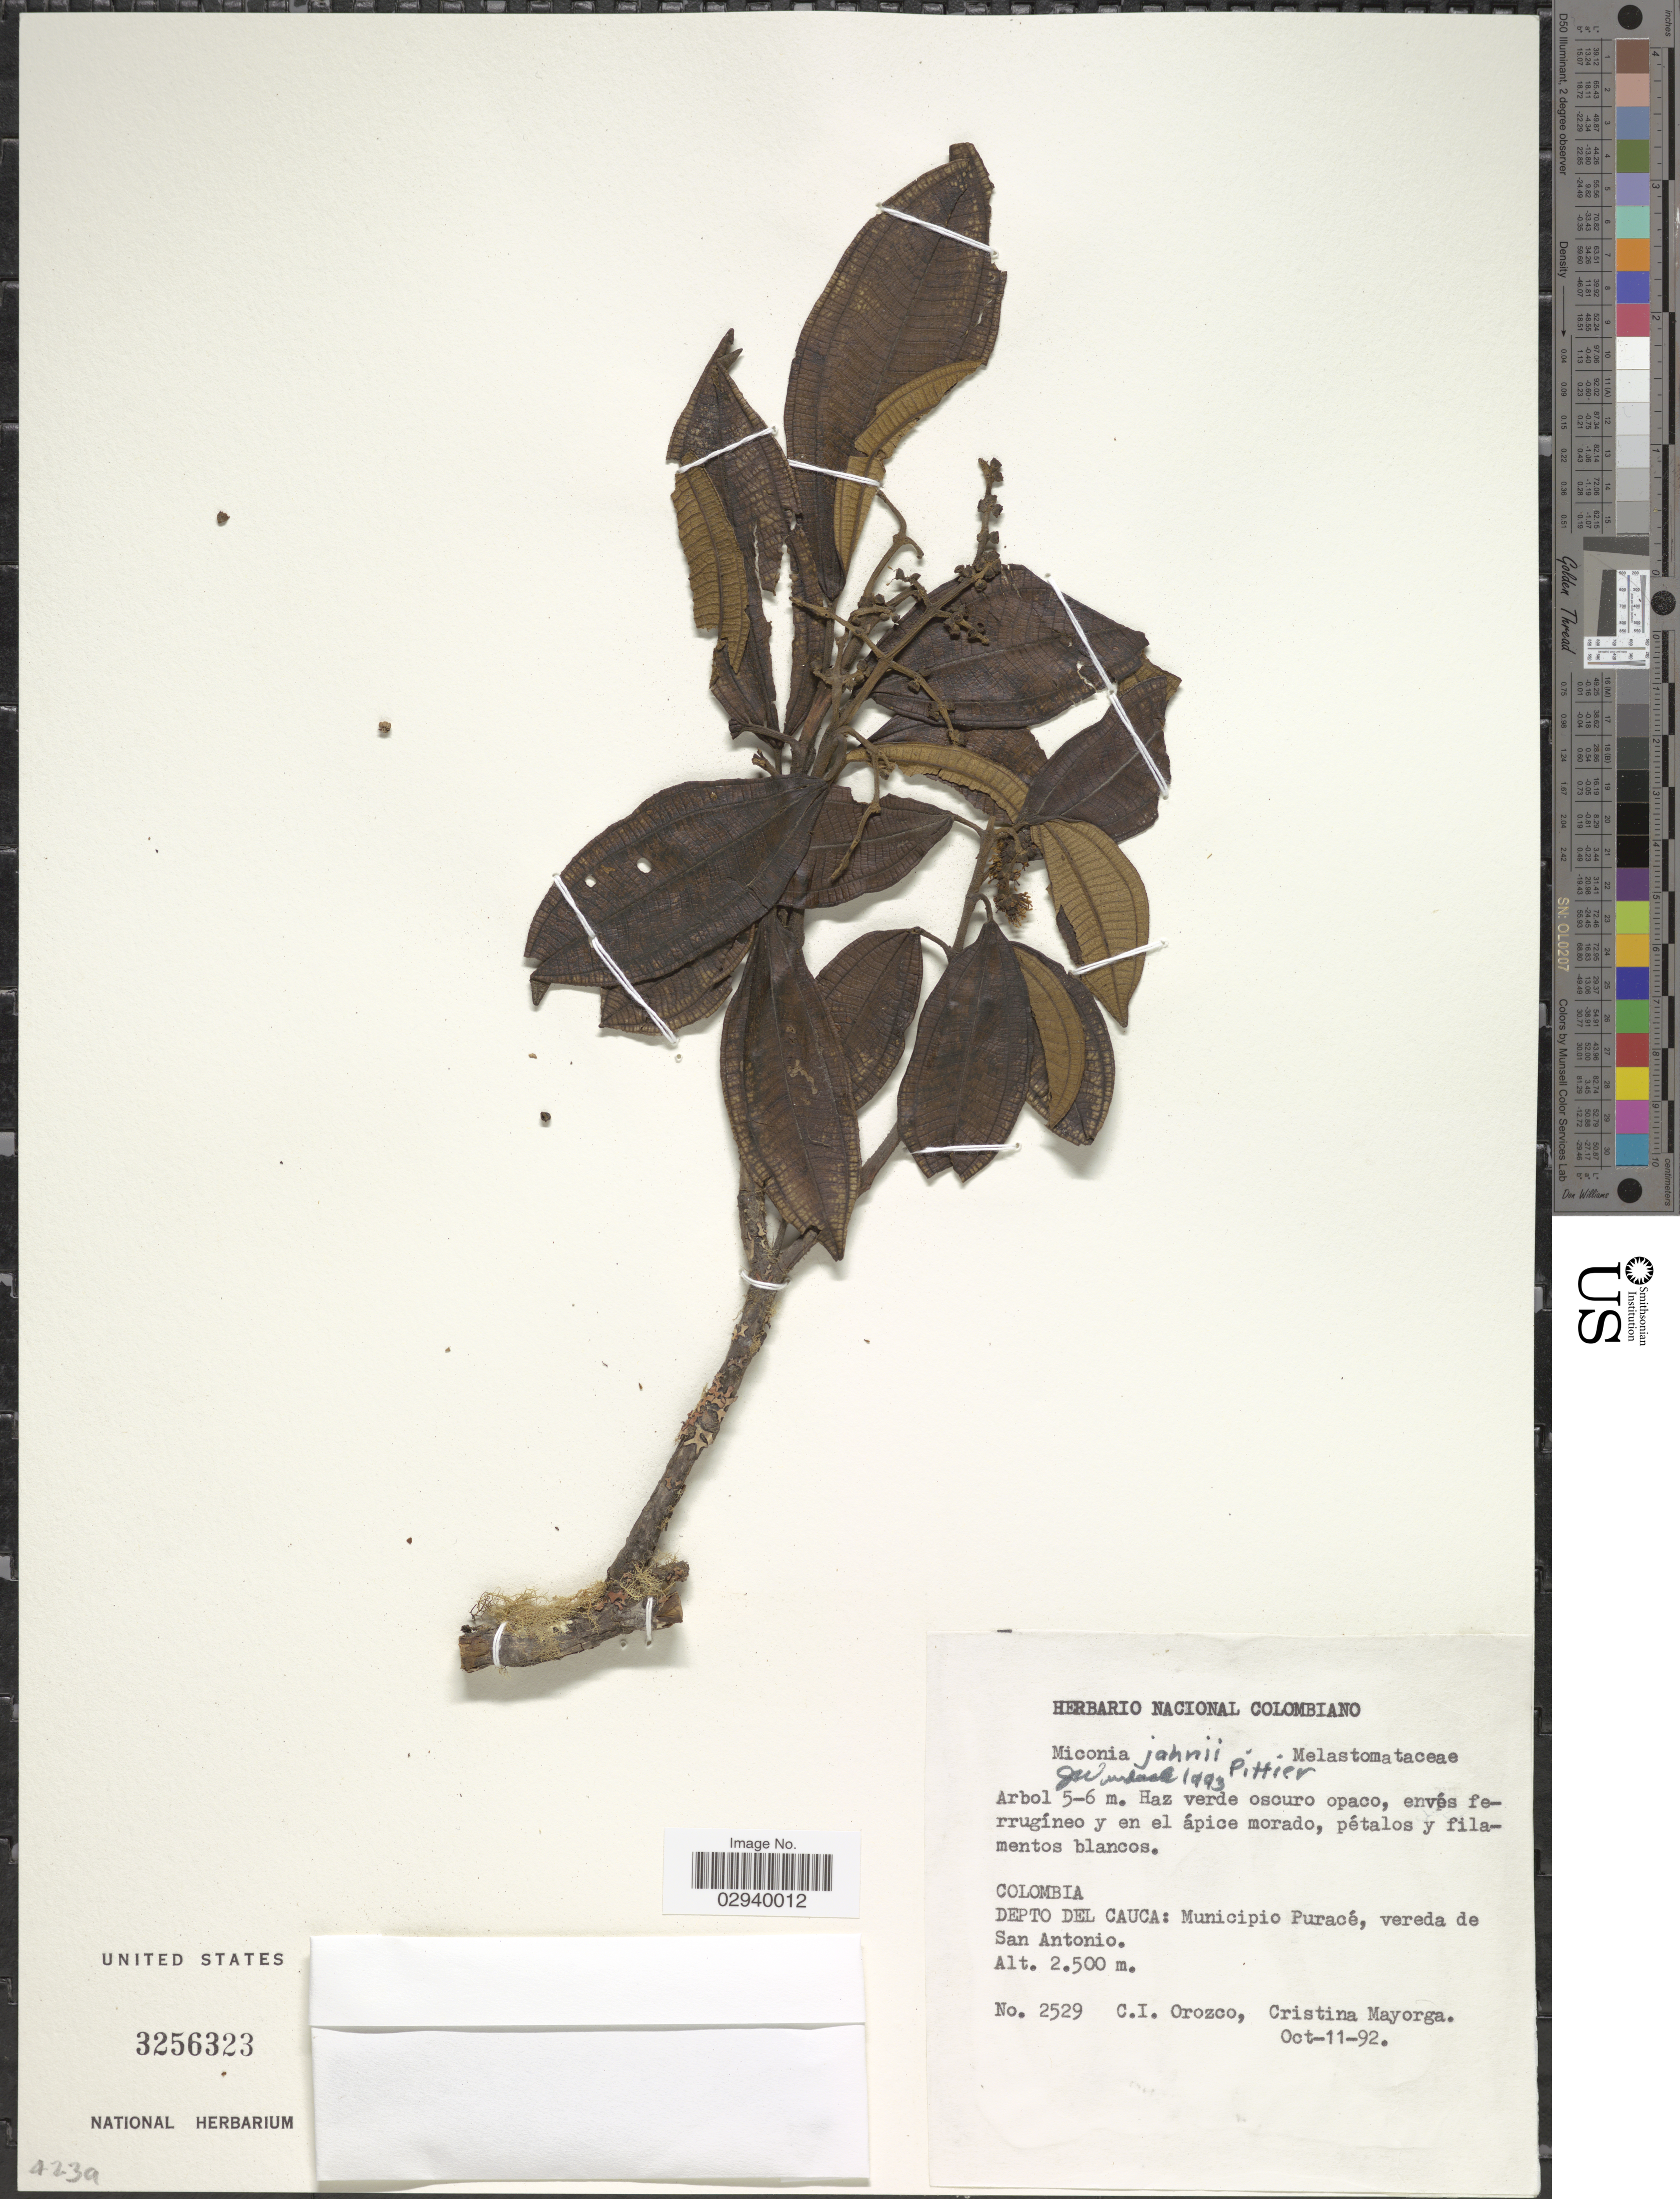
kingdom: Plantae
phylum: Tracheophyta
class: Magnoliopsida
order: Myrtales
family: Melastomataceae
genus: Miconia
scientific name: Miconia jahnii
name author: Pittier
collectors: C. I. Orozco & C. Mayorga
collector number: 2529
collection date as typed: Transcribed d/m/y: 11/10/92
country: Colombia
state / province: Cauca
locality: Depto del Cauca: Municipio Puracé, vereda de San Antonio.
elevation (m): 2500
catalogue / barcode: US 3256323